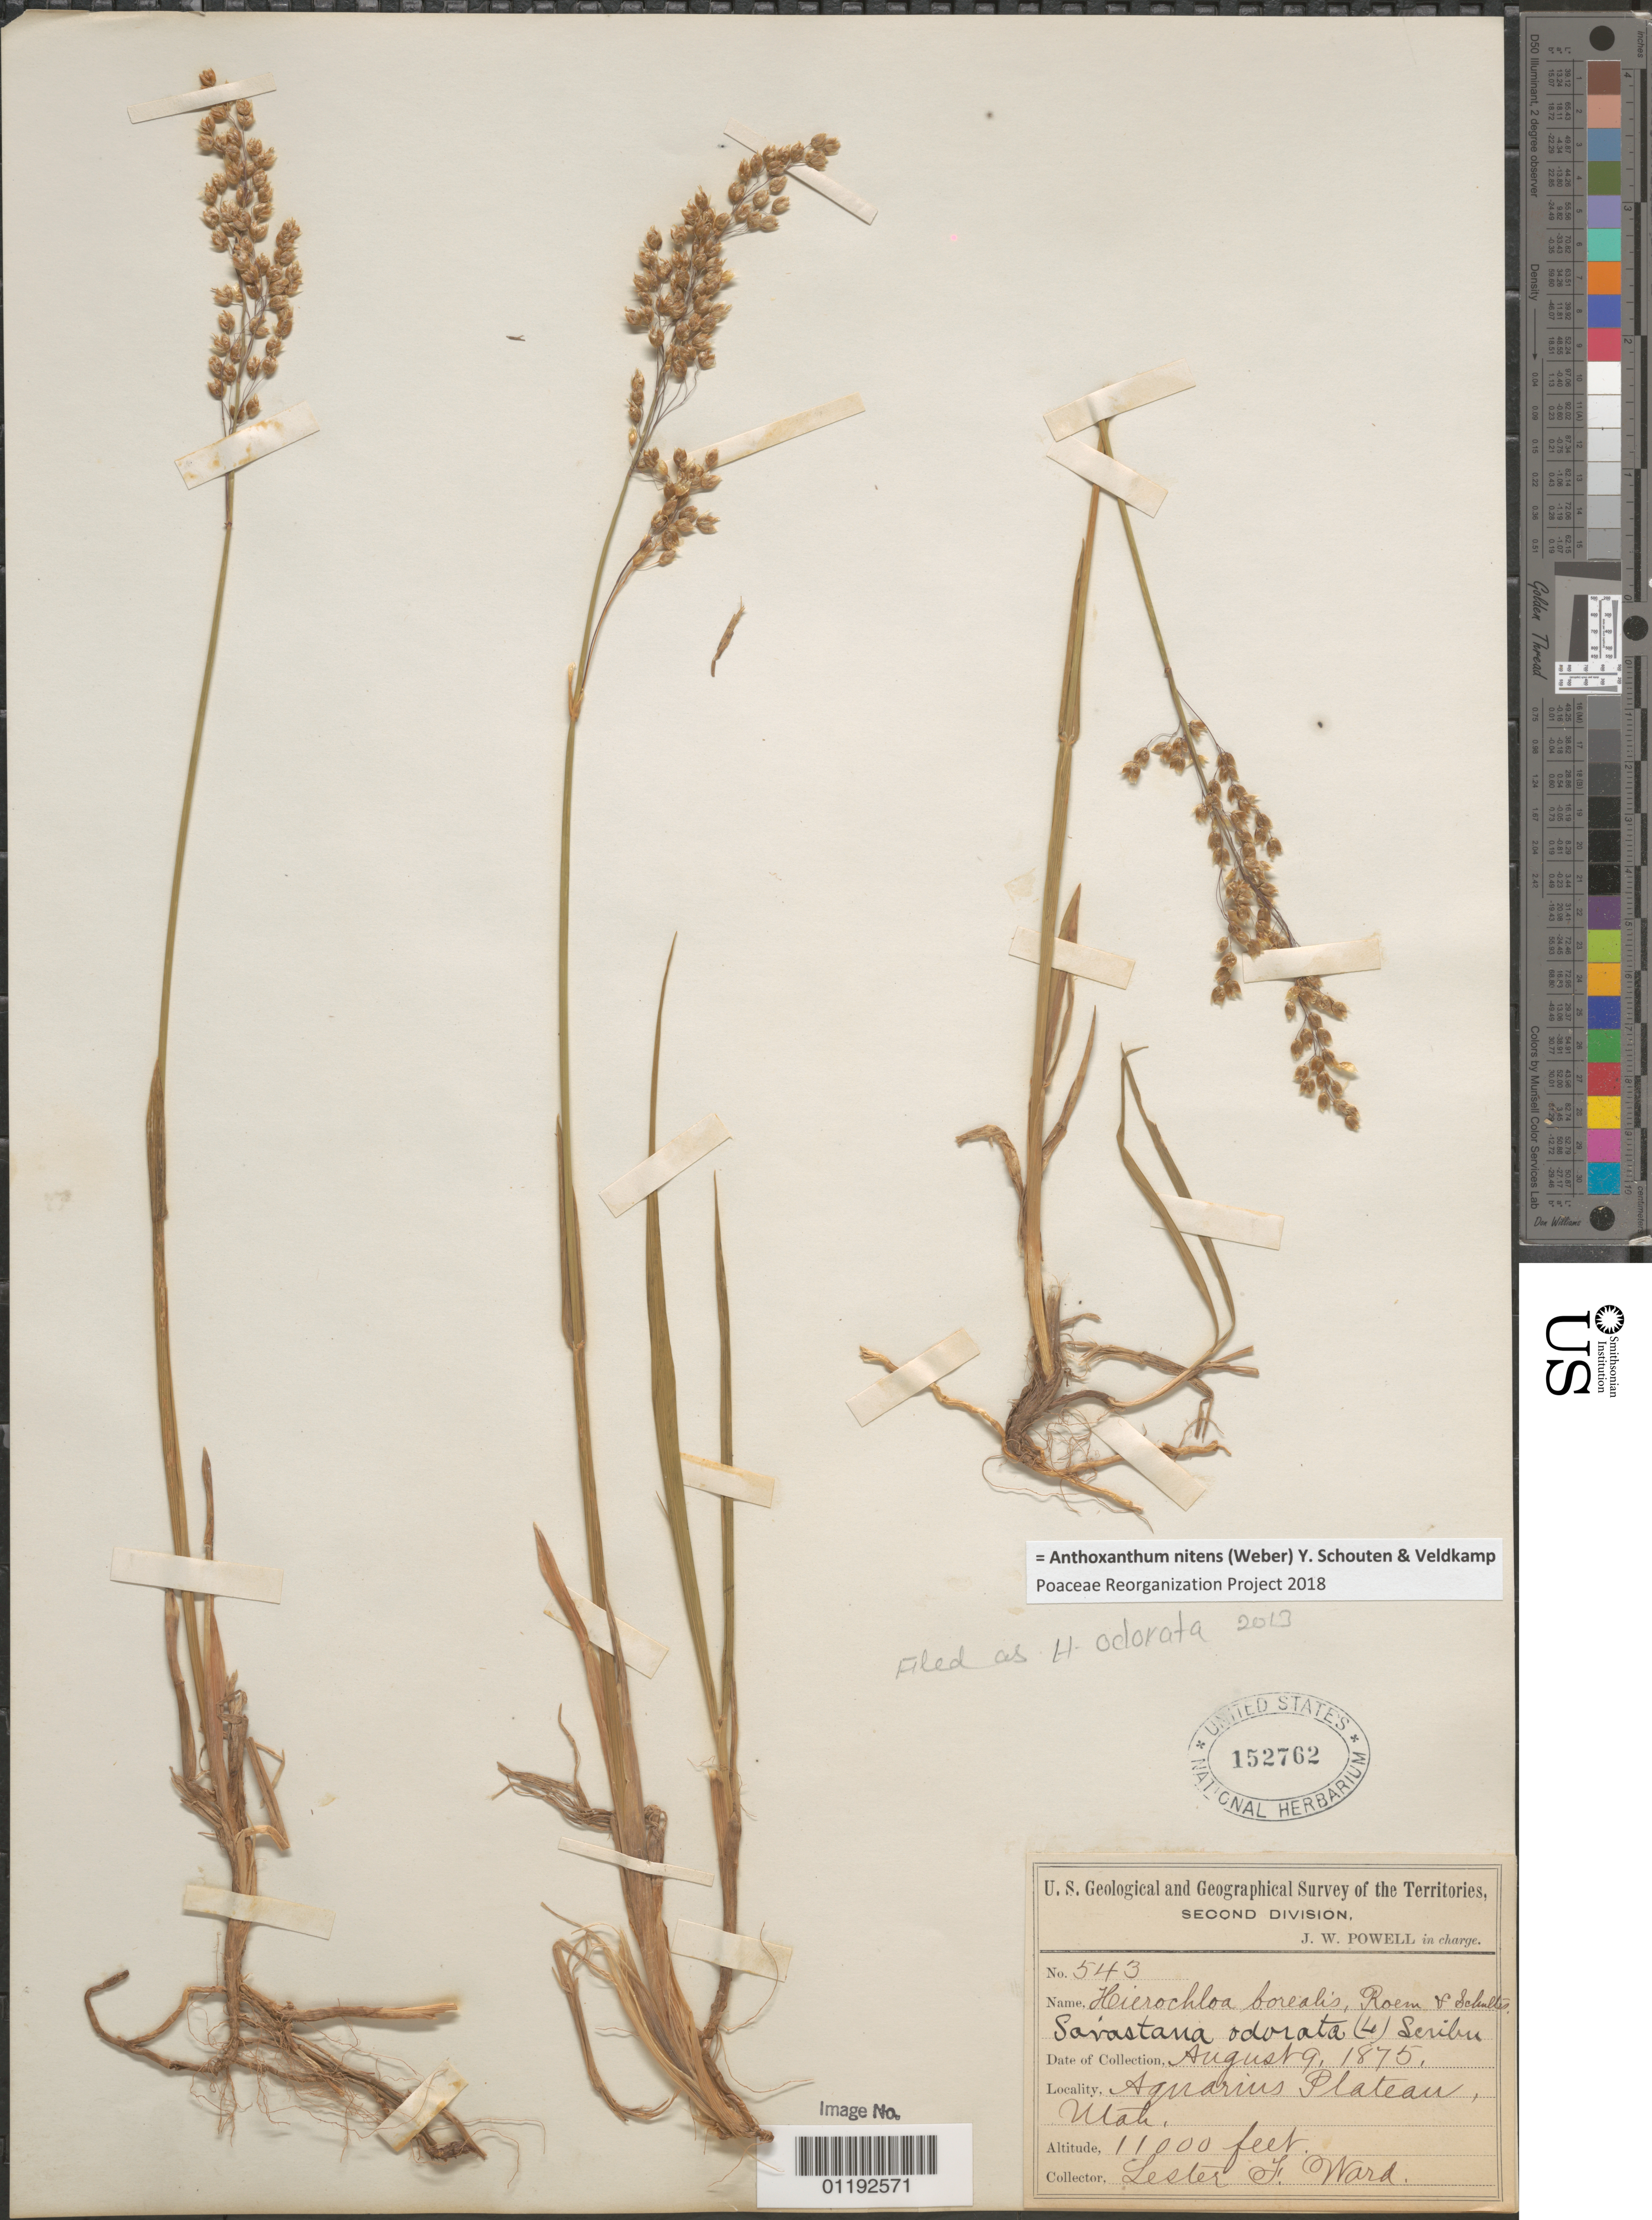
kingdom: Plantae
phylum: Tracheophyta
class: Liliopsida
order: Poales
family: Poaceae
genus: Anthoxanthum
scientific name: Anthoxanthum nitens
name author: (G.H. Weber) R.T.A. Schouten & Veldkamp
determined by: Poaceae Reorganization Project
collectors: L. F. Ward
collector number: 543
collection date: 1875-08-09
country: United States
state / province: Utah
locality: Aquarius Plateau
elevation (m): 3353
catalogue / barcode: US 152762